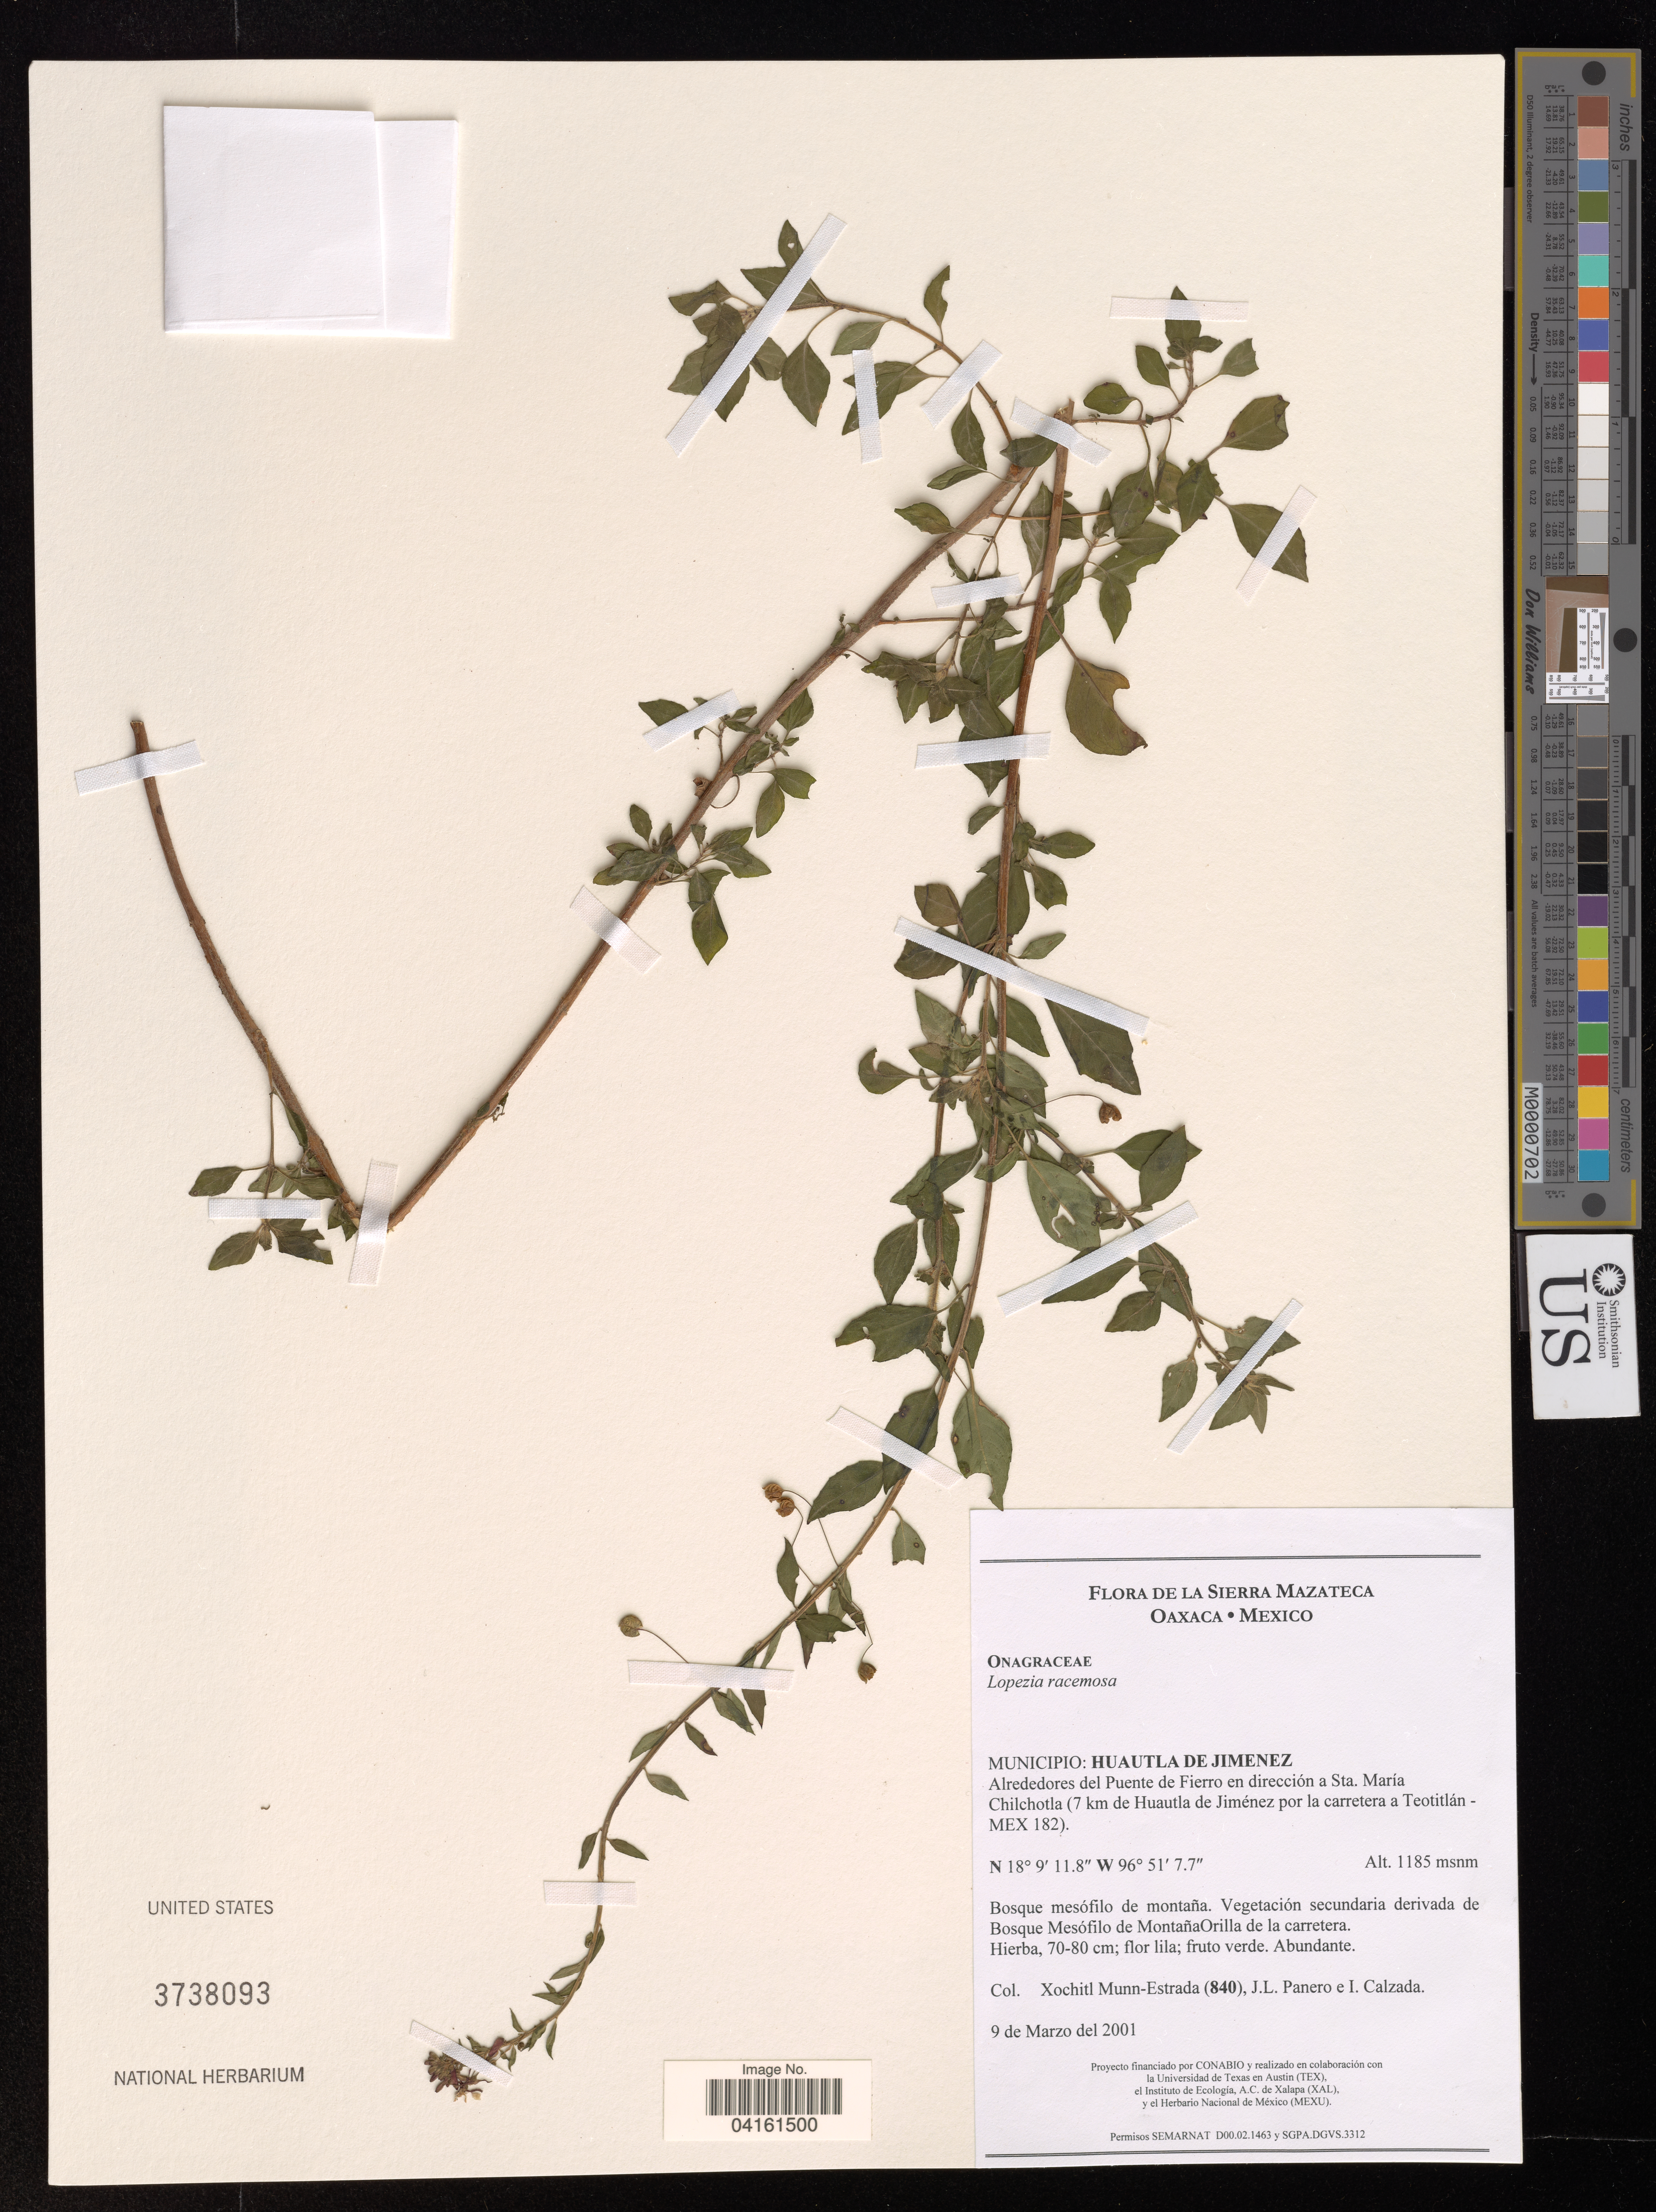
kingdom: Plantae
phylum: Tracheophyta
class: Magnoliopsida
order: Myrtales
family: Onagraceae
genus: Lopezia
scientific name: Lopezia racemosa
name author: Cav.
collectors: X. Munn-Estrada, J. L. Panero & I. Calzada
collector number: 840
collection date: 2001-03-09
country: Mexico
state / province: Oaxaca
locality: Sierra Mazateca. Municipio: Huautla de Jimenez. Alrededores del Puente de Fierro en dirección a Sta. María Chilchotla (7 km de Huautla de Jiménez por la carretera a Teotitlán - MEX 182).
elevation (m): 1185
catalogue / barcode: US 3738093